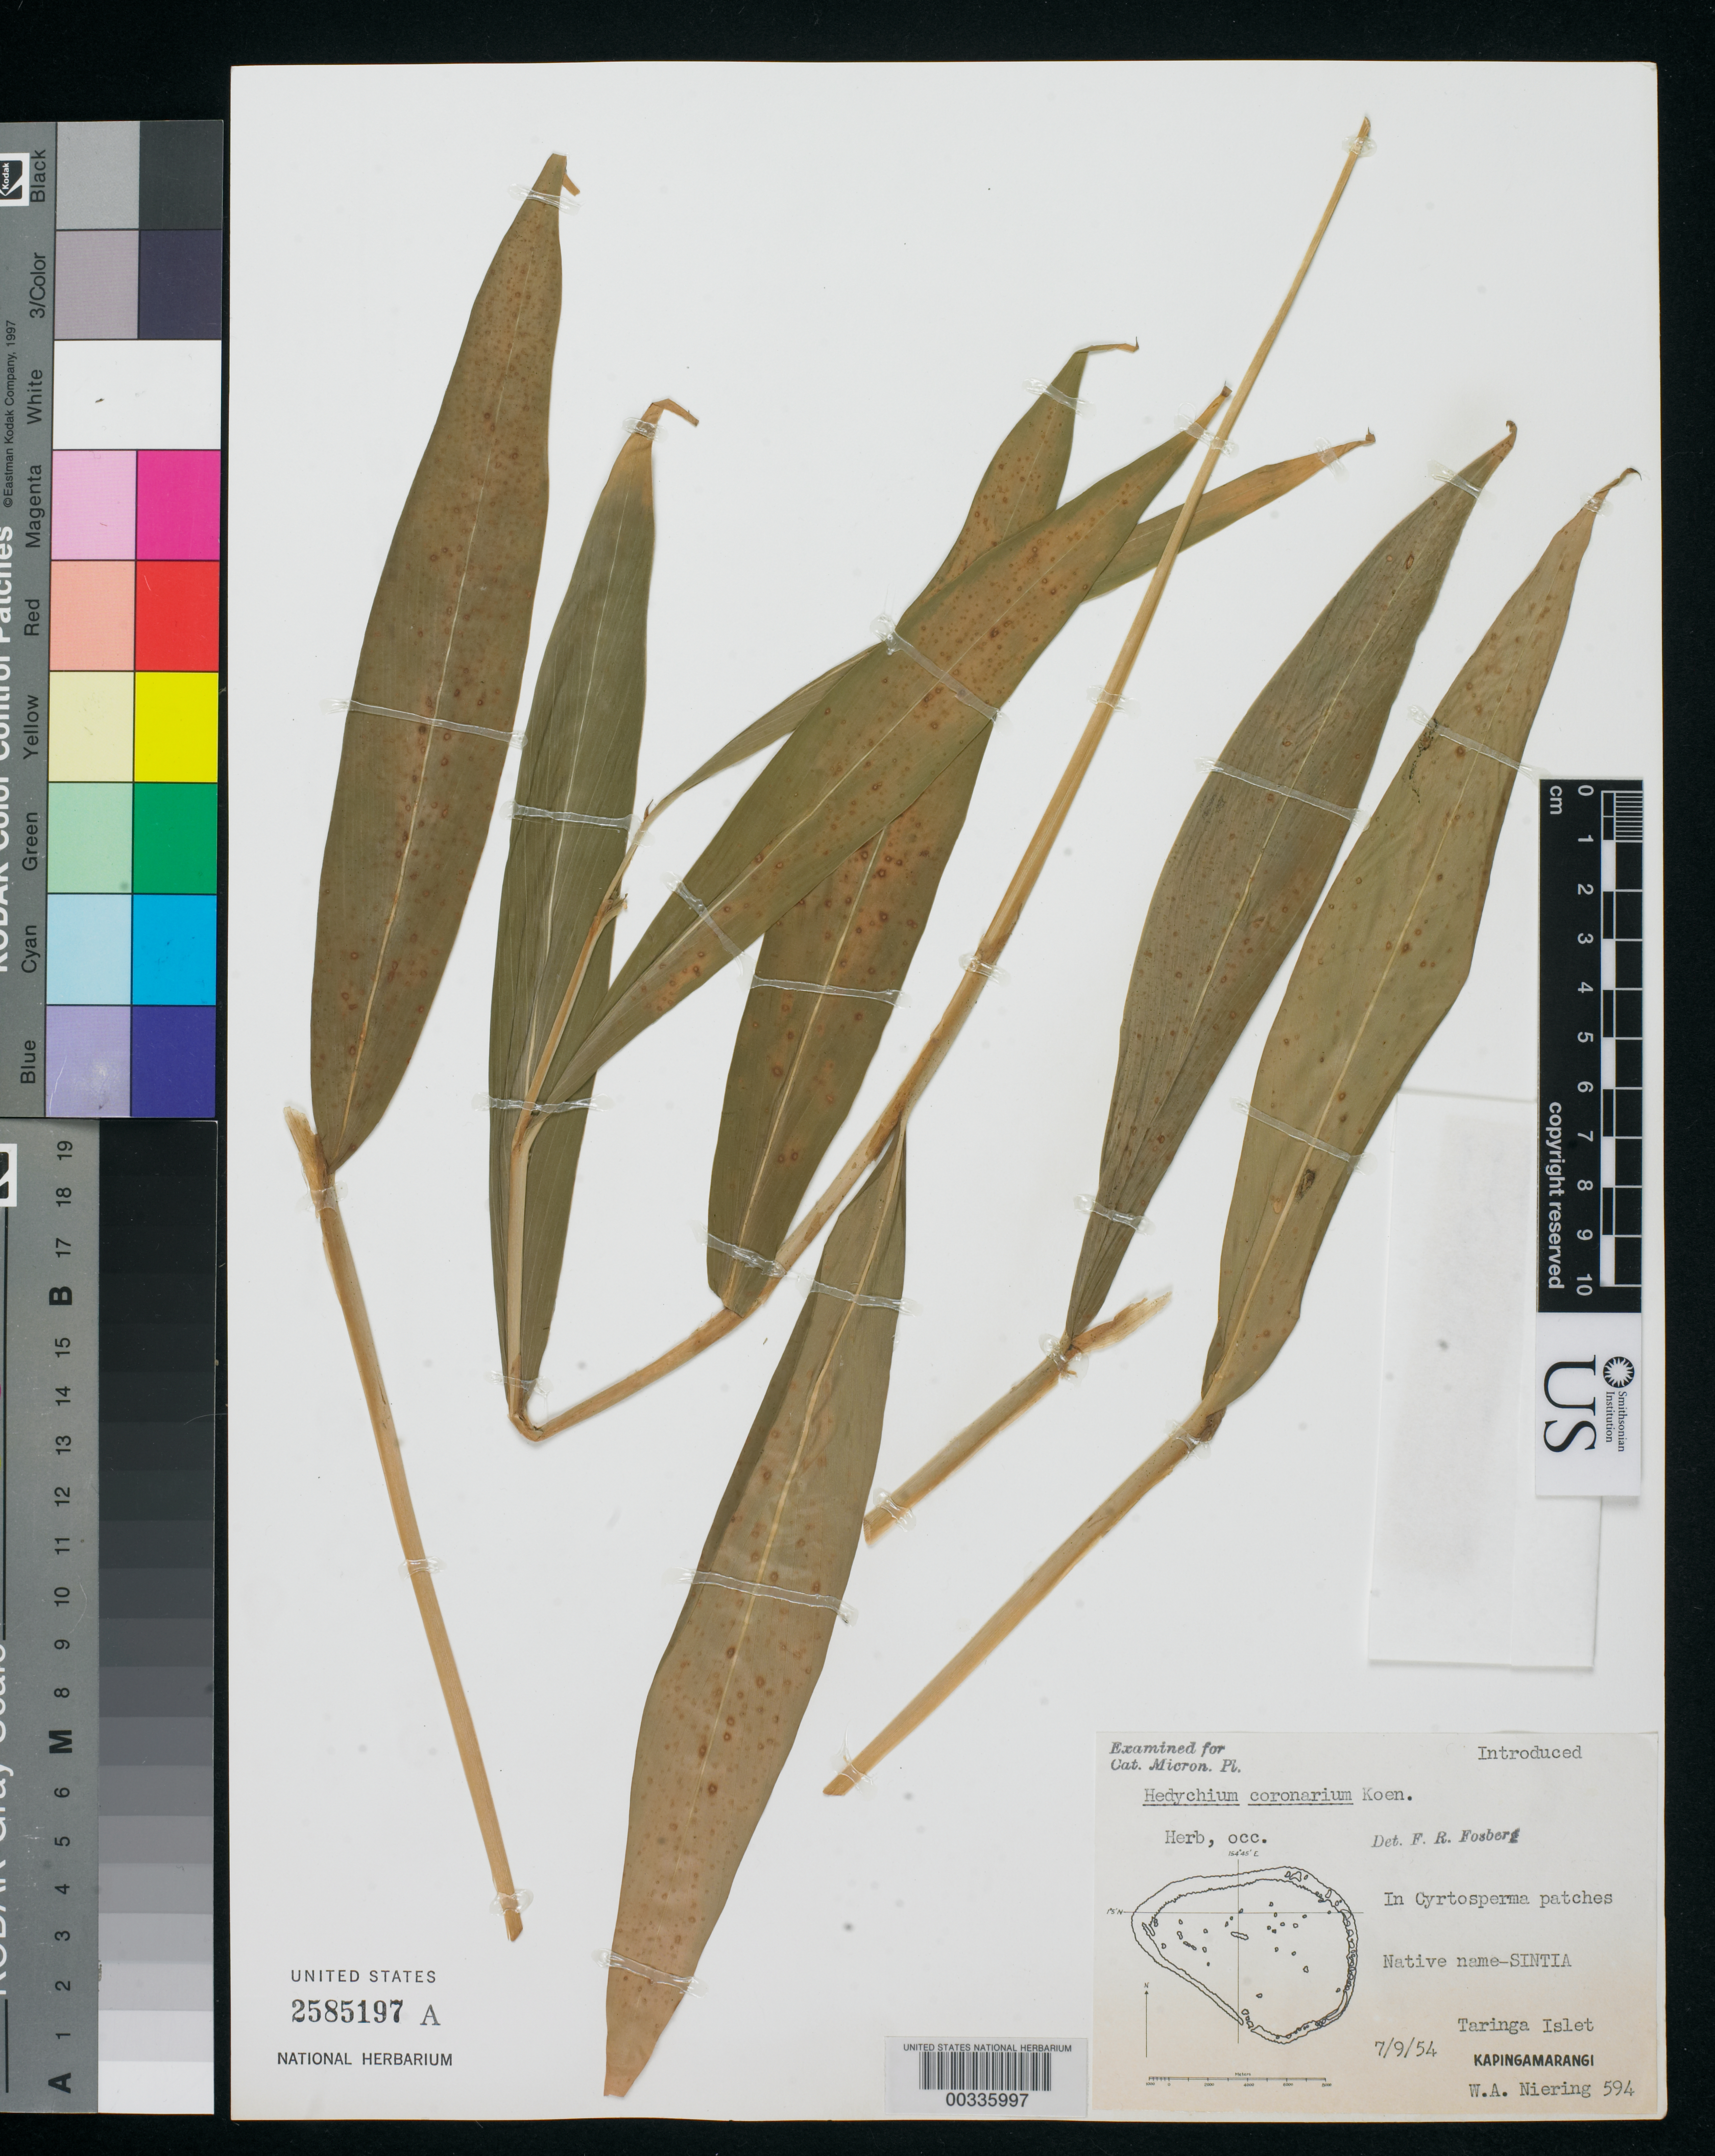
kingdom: Plantae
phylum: Tracheophyta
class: Liliopsida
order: Zingiberales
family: Zingiberaceae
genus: Hedychium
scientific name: Hedychium coronarium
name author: J. Koenig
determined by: Fosberg, F. R.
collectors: W. Niering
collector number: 594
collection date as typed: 09 Jul 1954 or 07 Sep 1954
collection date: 1954-07-09 or 1954-09-07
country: Micronesia, Federated States of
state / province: Pohnpei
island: Kapingamarangi Atoll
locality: Tarringa Islet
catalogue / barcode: US 2585197A